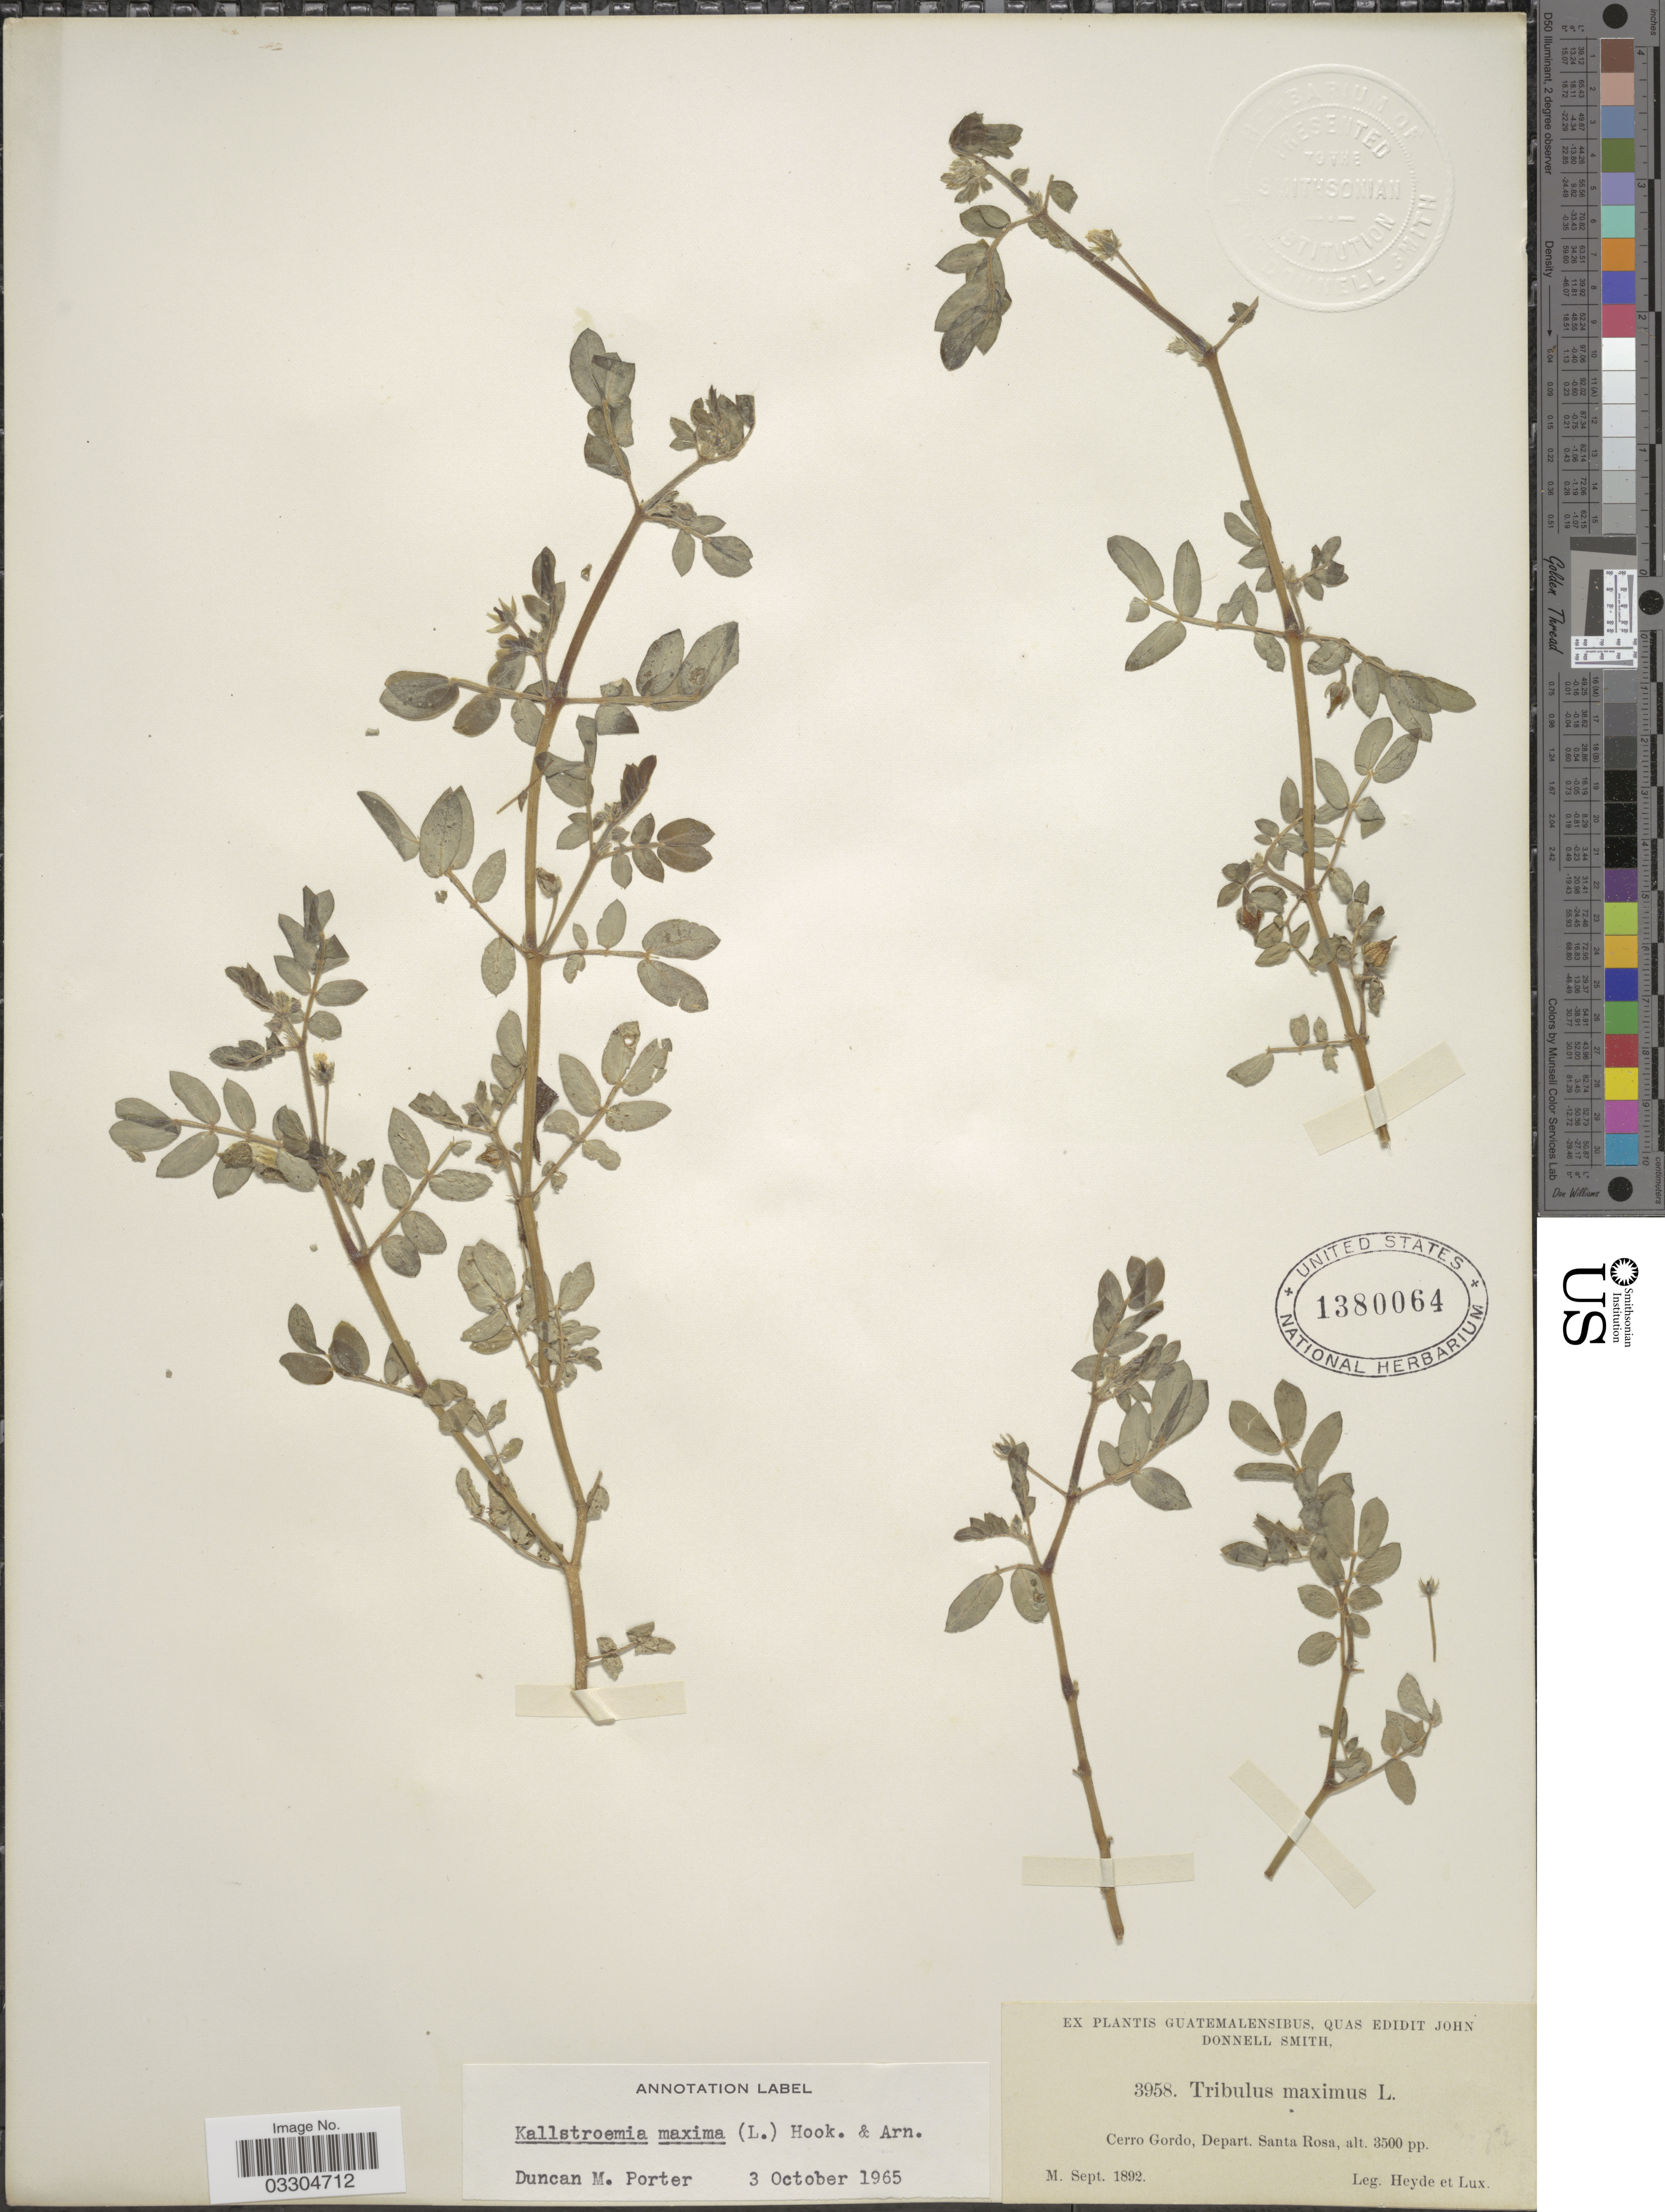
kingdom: Plantae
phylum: Tracheophyta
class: Magnoliopsida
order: Zygophyllales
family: Zygophyllaceae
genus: Kallstroemia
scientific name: Kallstroemia maxima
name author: (L.) Hook. & Arn.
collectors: Heyde & Lux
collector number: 3958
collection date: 1892-09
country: Guatemala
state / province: Santa Rosa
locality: Cerro Gordo, Depart. Santa Rosa.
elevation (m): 1067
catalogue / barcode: US 1380064